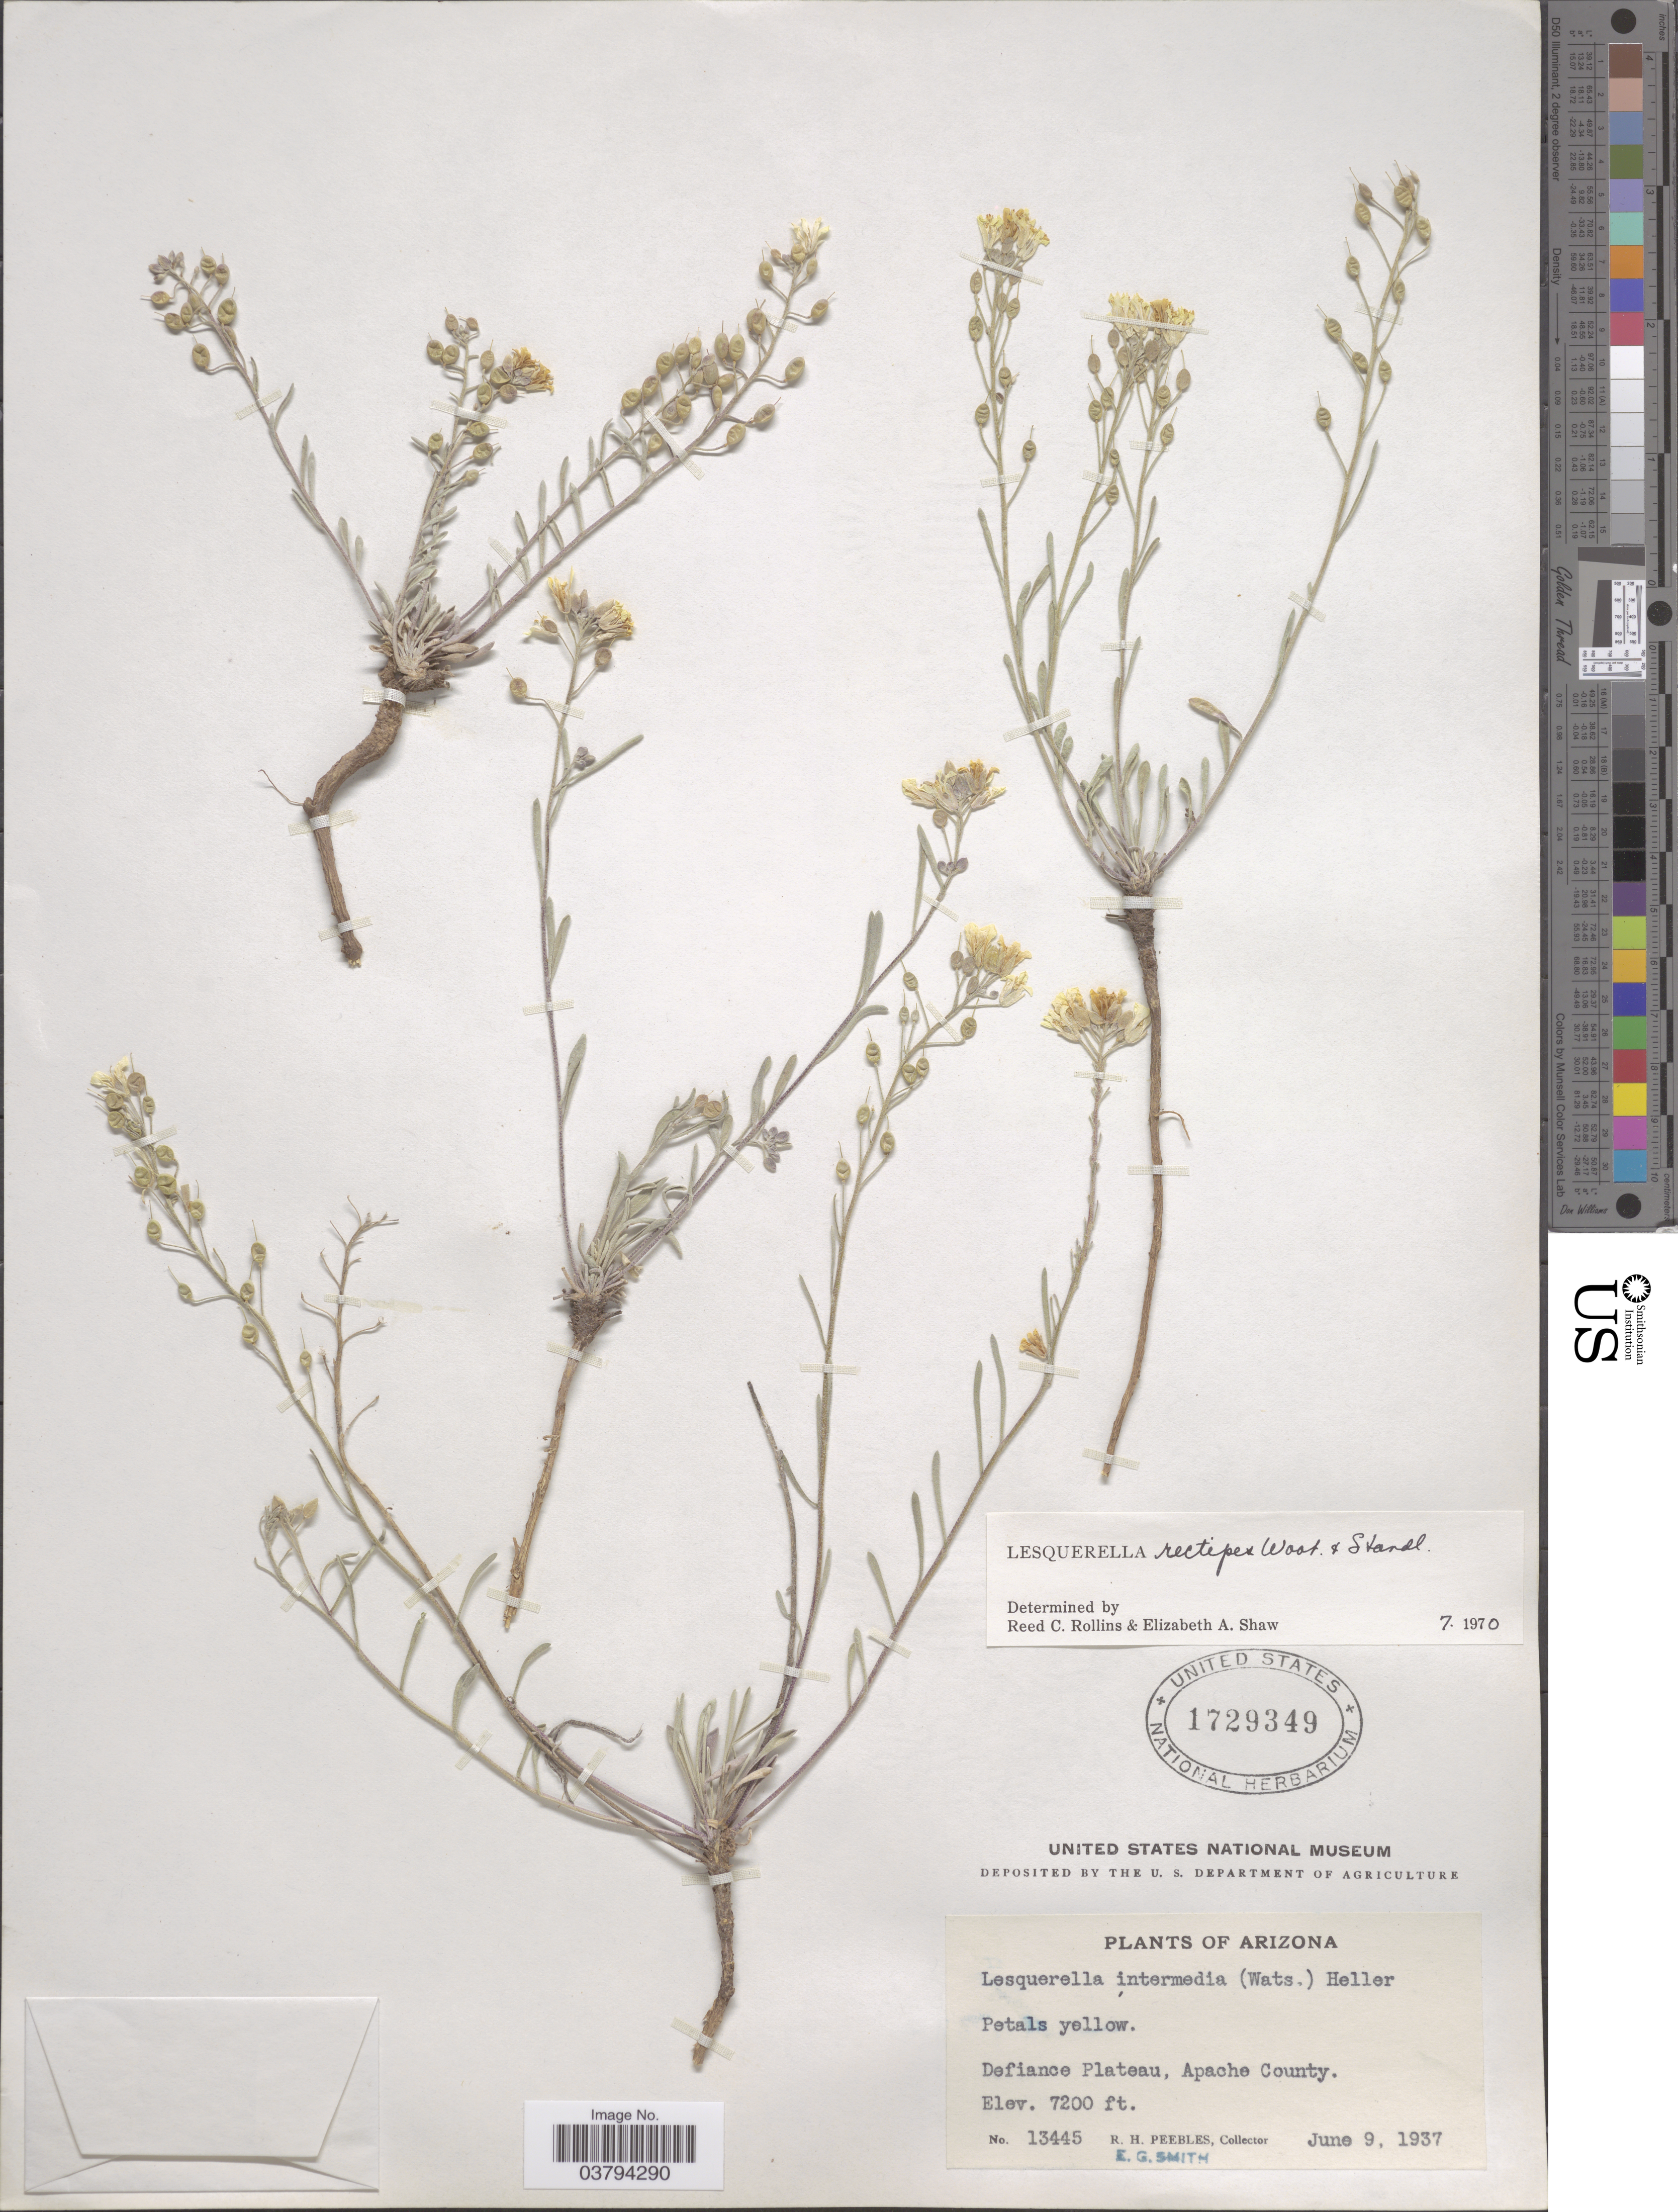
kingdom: Plantae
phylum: Tracheophyta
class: Magnoliopsida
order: Brassicales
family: Brassicaceae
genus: Lesquerella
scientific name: Lesquerella rectipes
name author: Wooton & Standl.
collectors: R. H. Peebles & E. G. Smith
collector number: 13445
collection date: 1937-06-09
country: United States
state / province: Arizona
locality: Defiance Plateau, Apache County.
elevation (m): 2195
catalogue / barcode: US 1729349